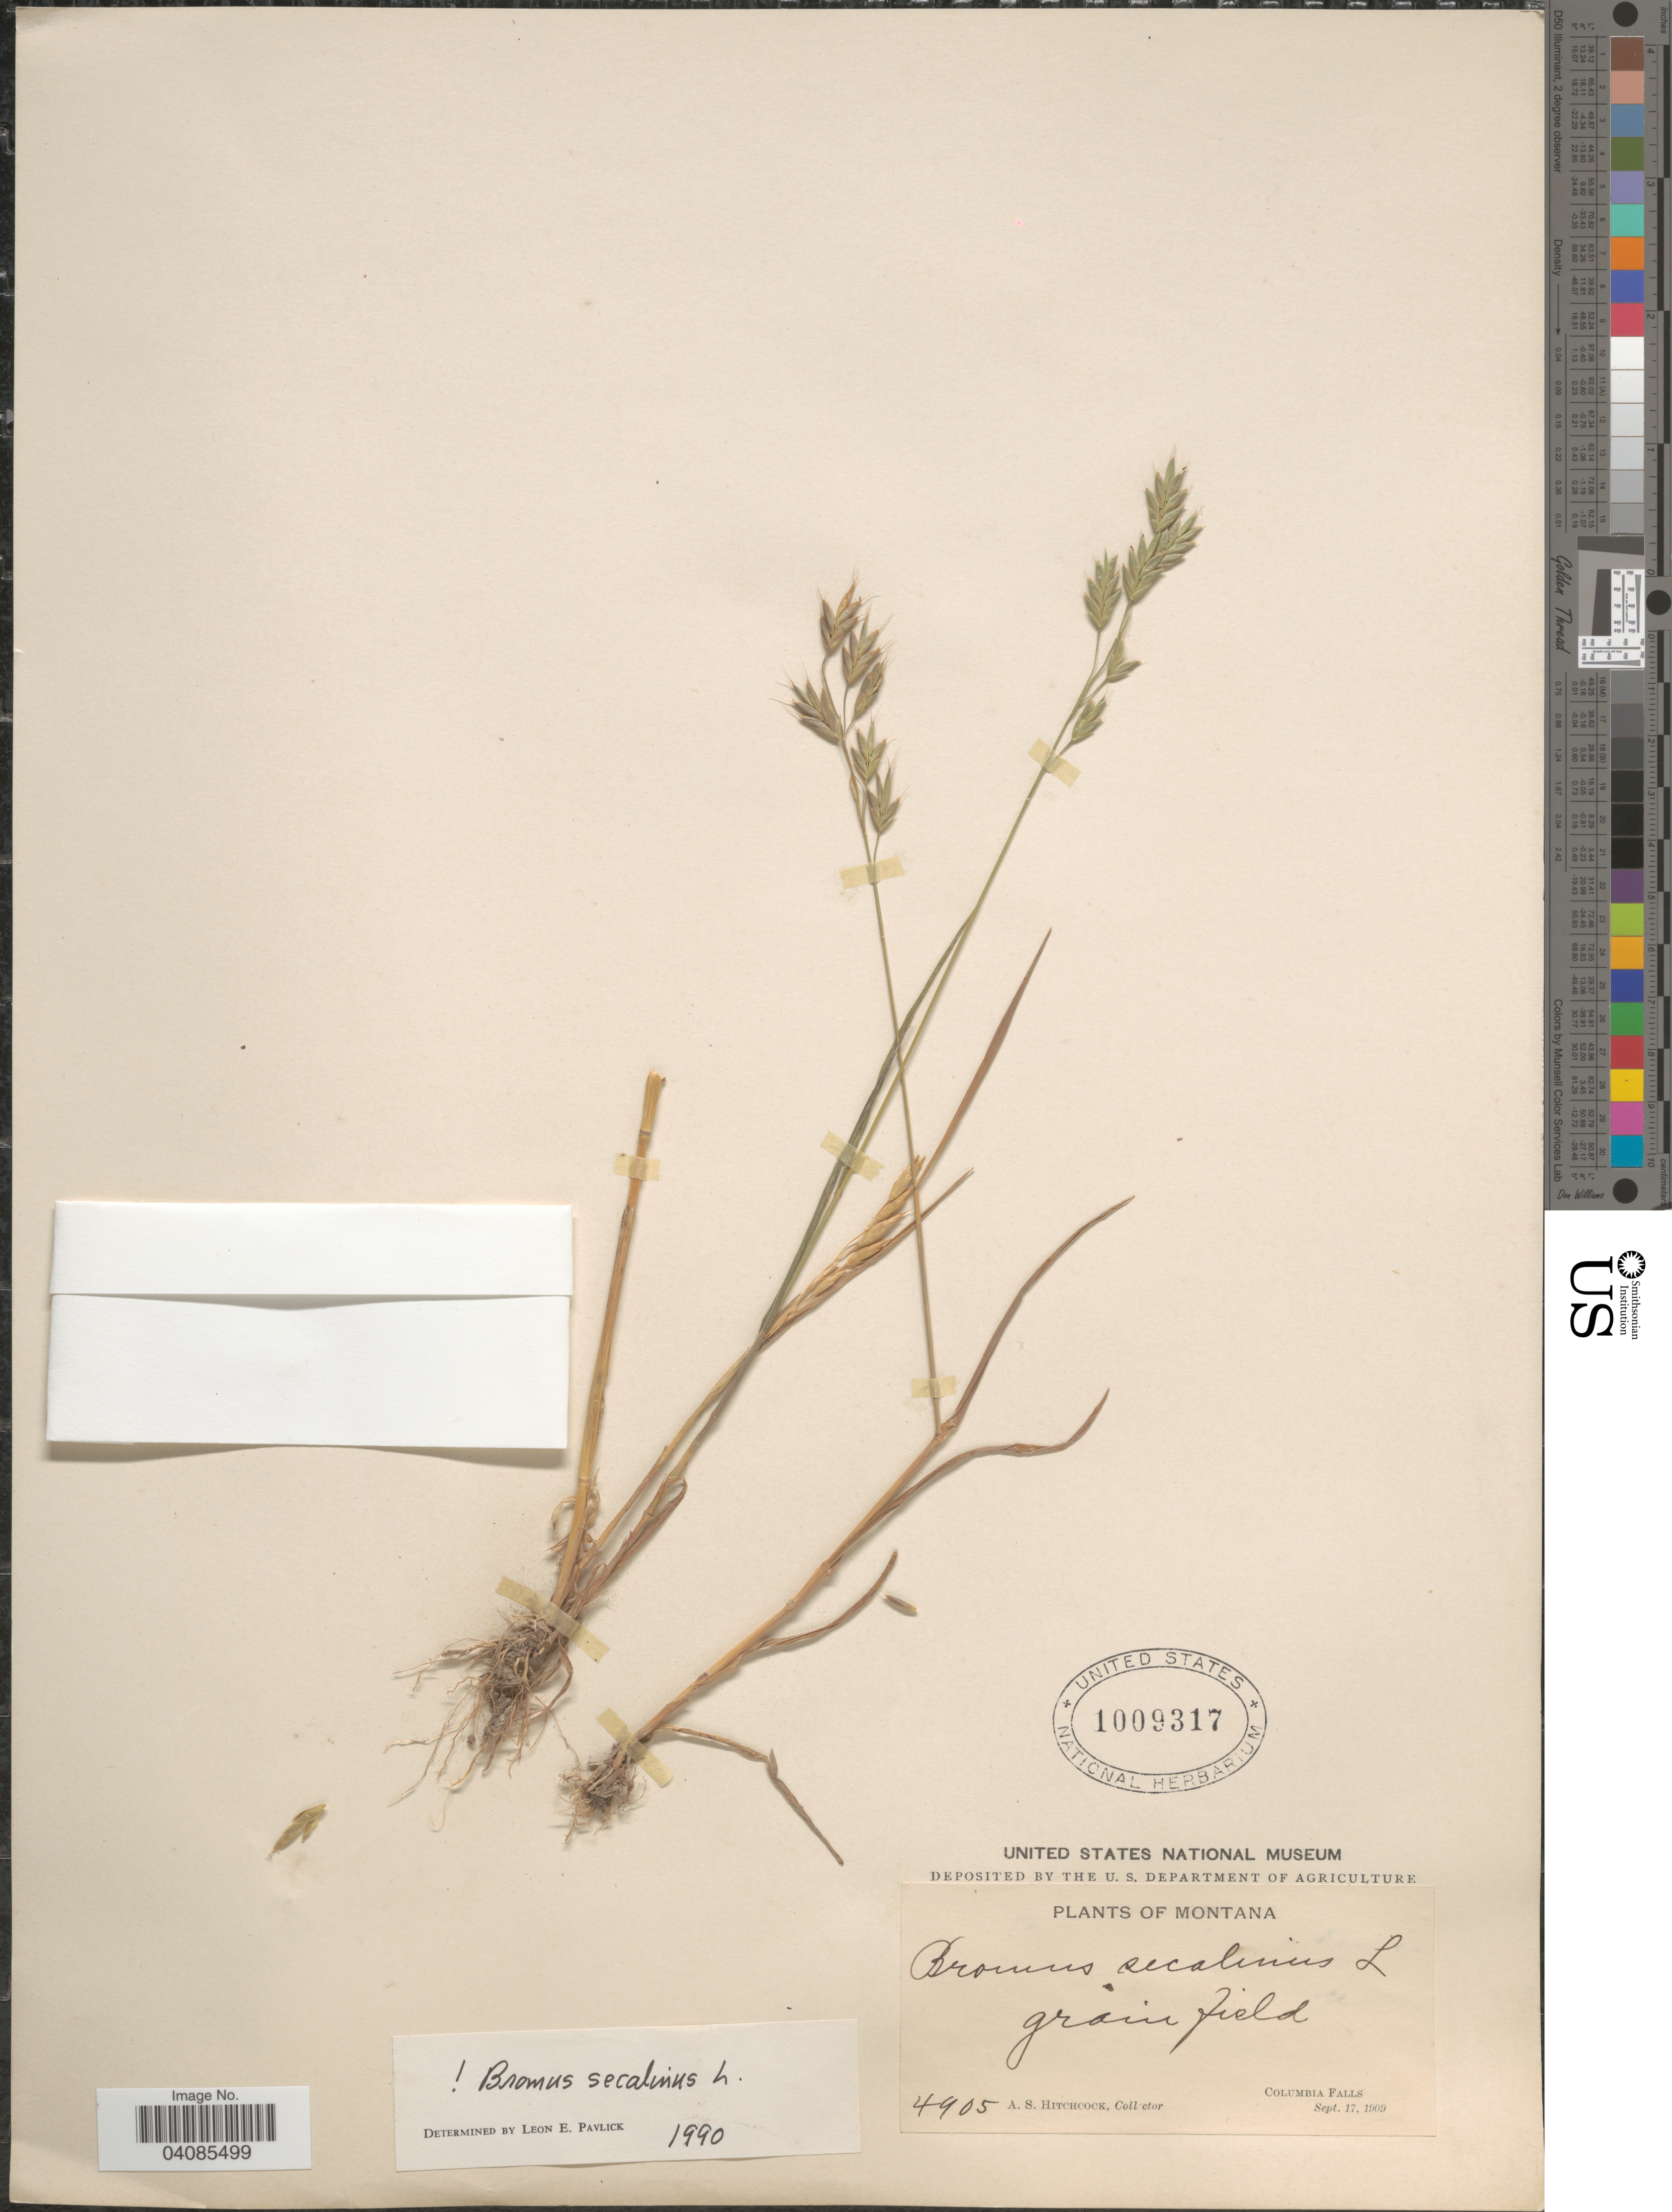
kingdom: Plantae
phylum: Tracheophyta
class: Liliopsida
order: Poales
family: Poaceae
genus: Bromus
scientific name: Bromus secalinus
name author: L.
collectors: A. S. Hitchcock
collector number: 4905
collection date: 1909-09-17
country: United States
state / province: Montana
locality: Grain field. Columbia Falls.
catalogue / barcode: US 1009317